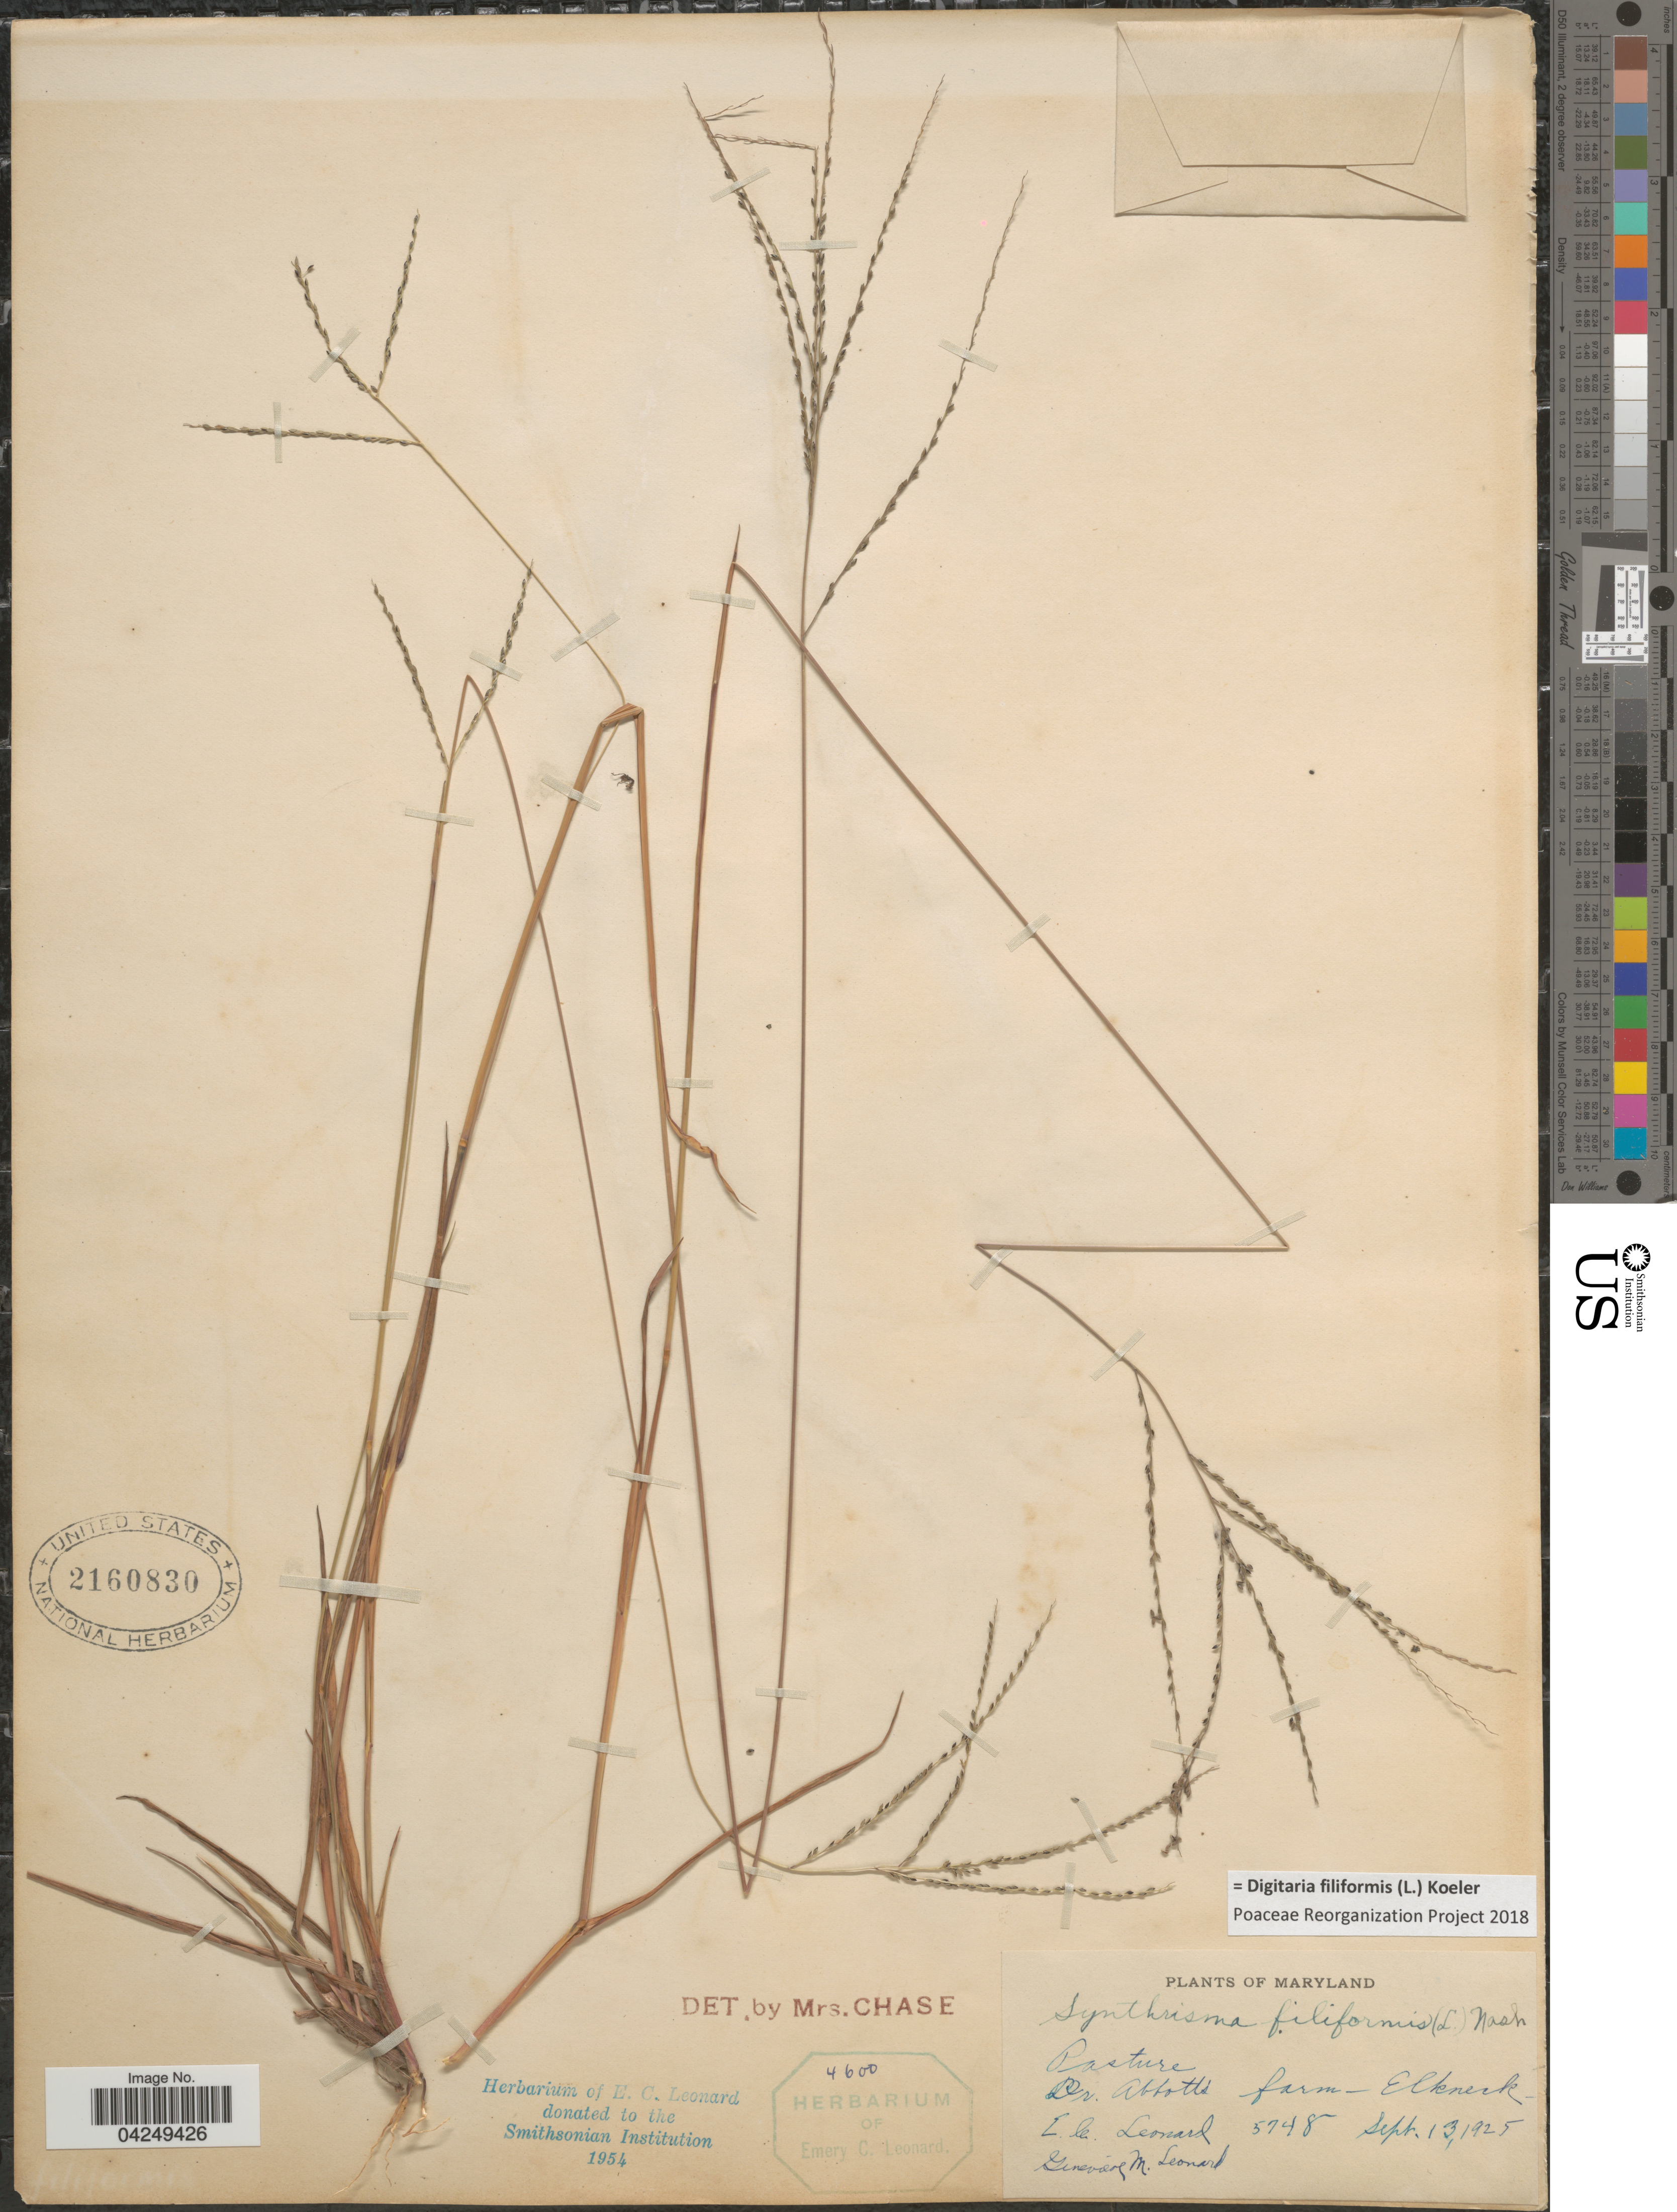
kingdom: Plantae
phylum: Tracheophyta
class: Liliopsida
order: Poales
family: Poaceae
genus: Digitaria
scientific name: Digitaria filiformis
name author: (L.) Koeler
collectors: E. C. Leonard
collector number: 5748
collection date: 1925-09-13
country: United States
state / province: Maryland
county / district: Cecil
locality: Pasture. Dr. Abott's farm - Elkneck.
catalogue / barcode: US 2160830